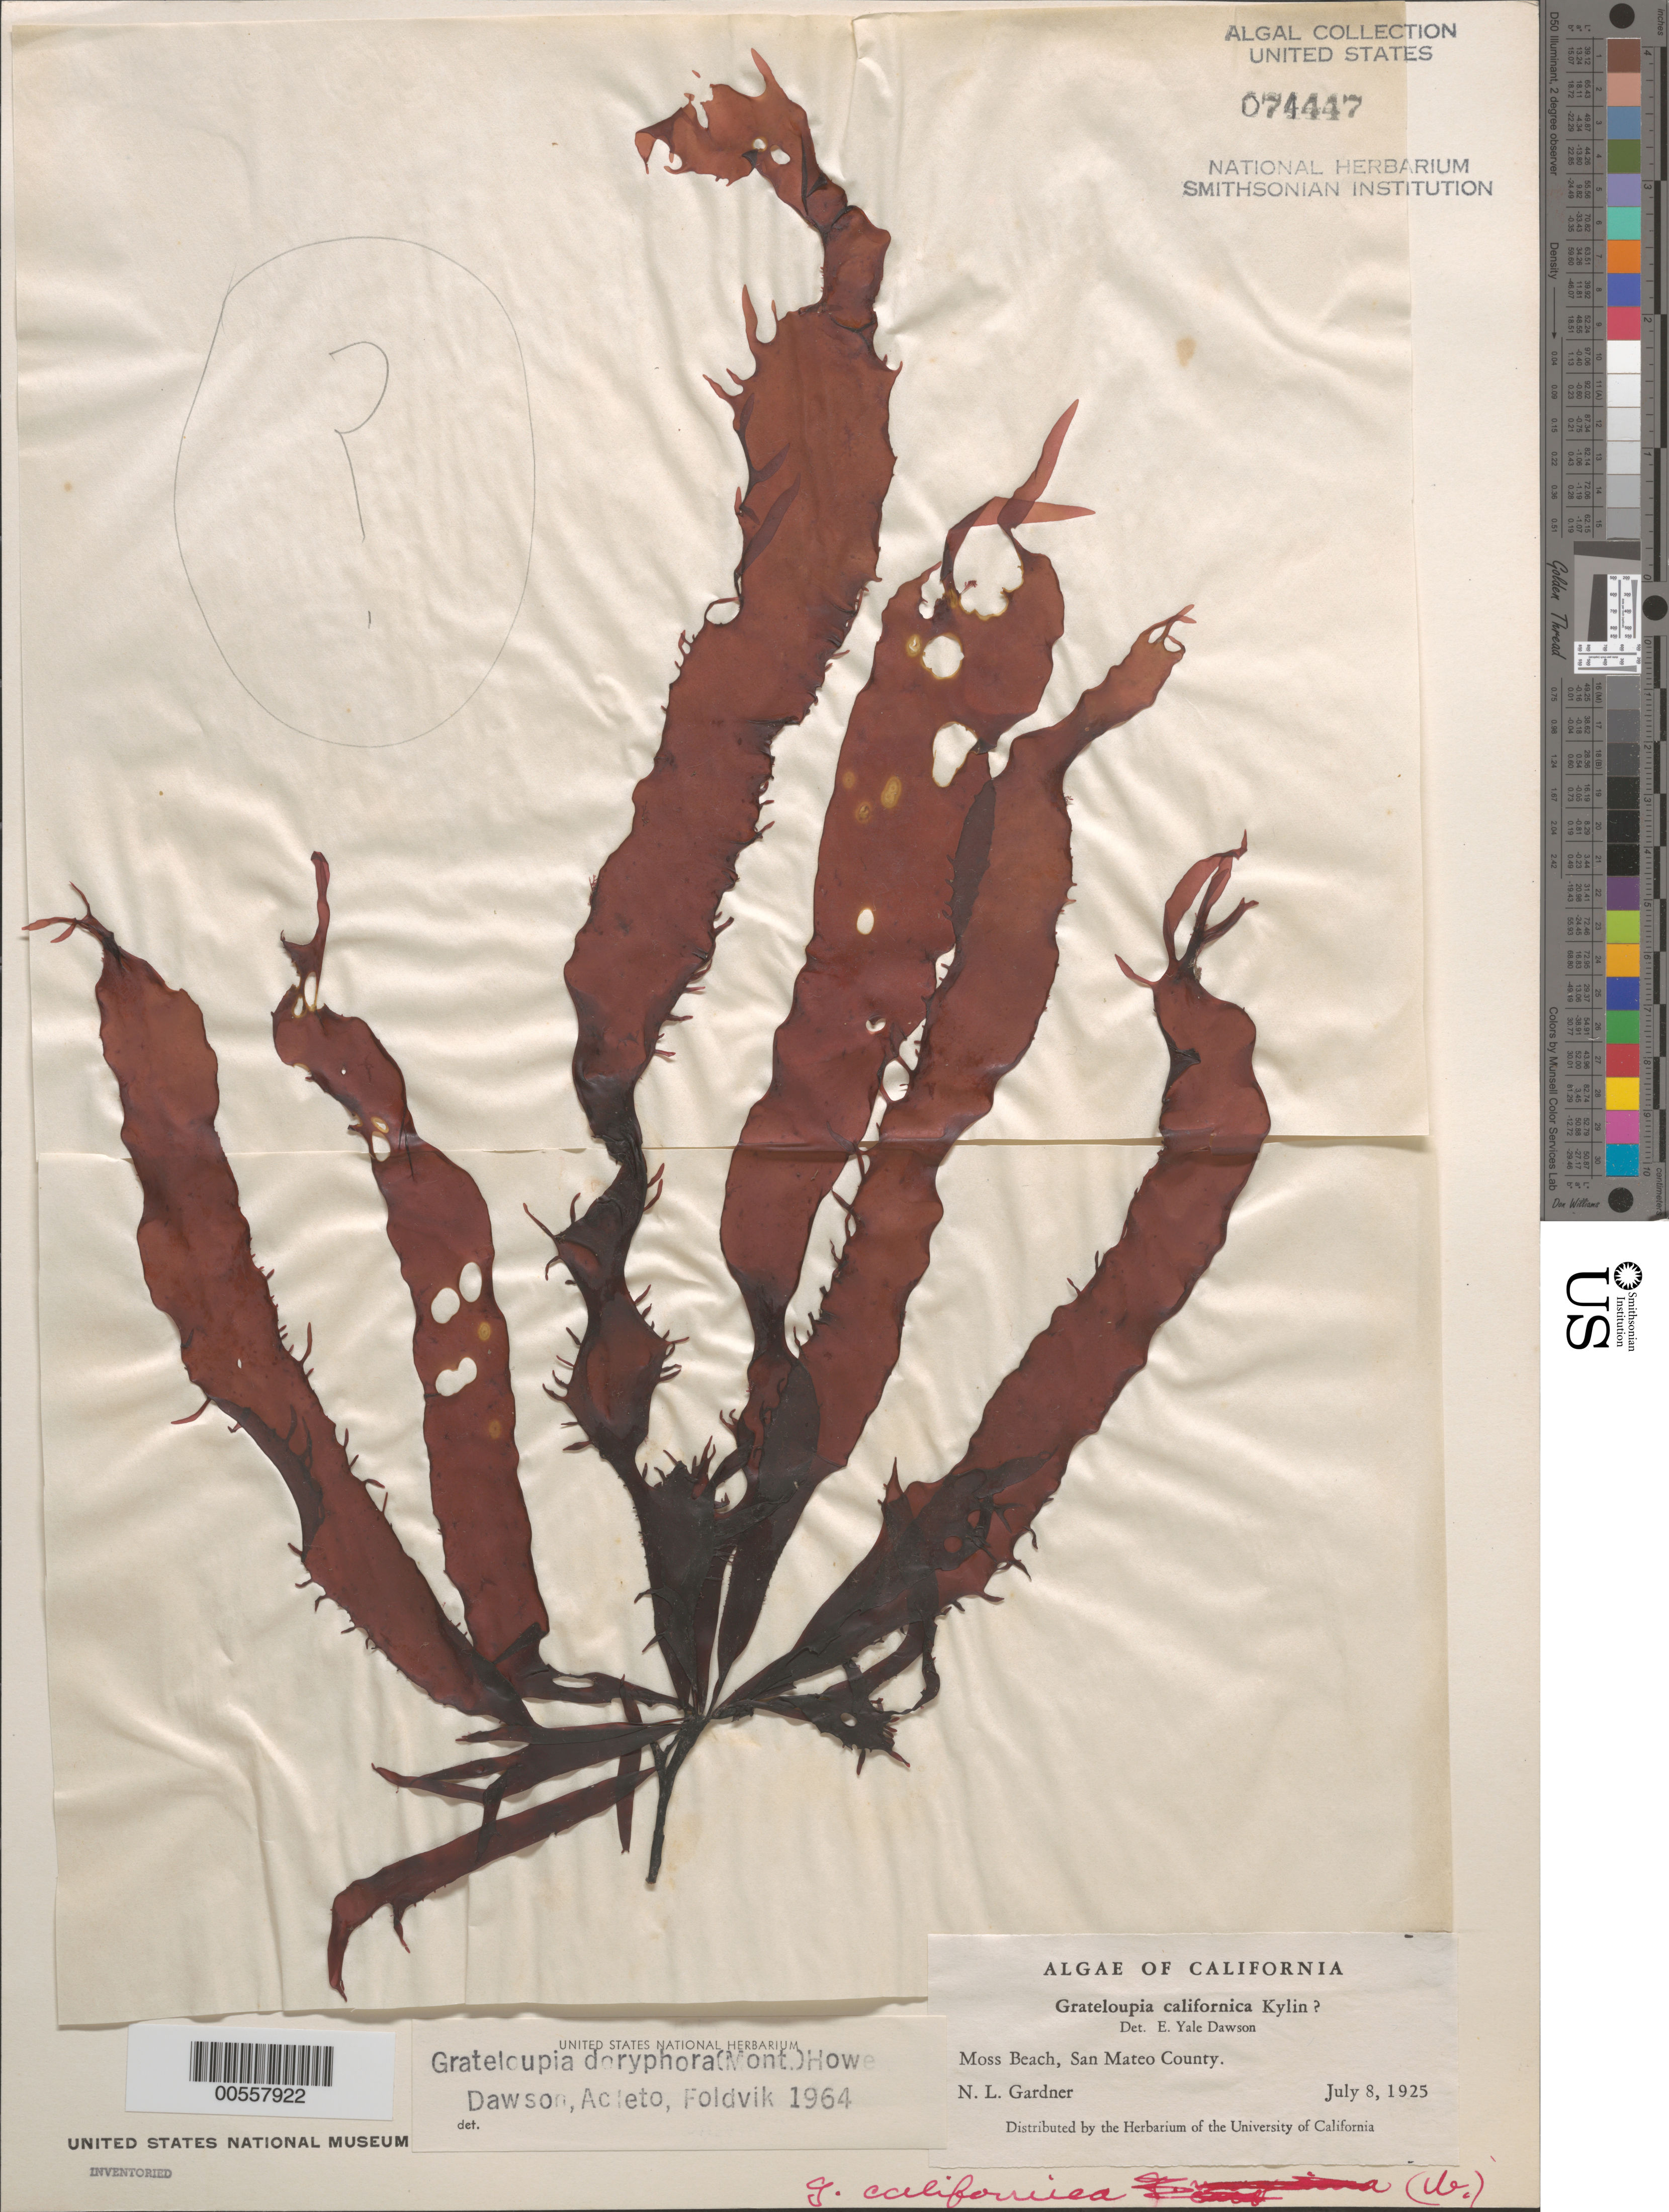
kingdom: Plantae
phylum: Rhodophyta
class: Florideophyceae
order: Halymeniales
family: Halymeniaceae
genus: Grateloupia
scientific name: Grateloupia doryphora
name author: (Mont.) Howe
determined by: Dawson, E. Y.; Acleto O., C.; Foldvik, N.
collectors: N. Gardner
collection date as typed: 08 Jul 1925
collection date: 1925-07-08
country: United States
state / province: California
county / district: San Mateo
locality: Moss Beach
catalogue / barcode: US 74447